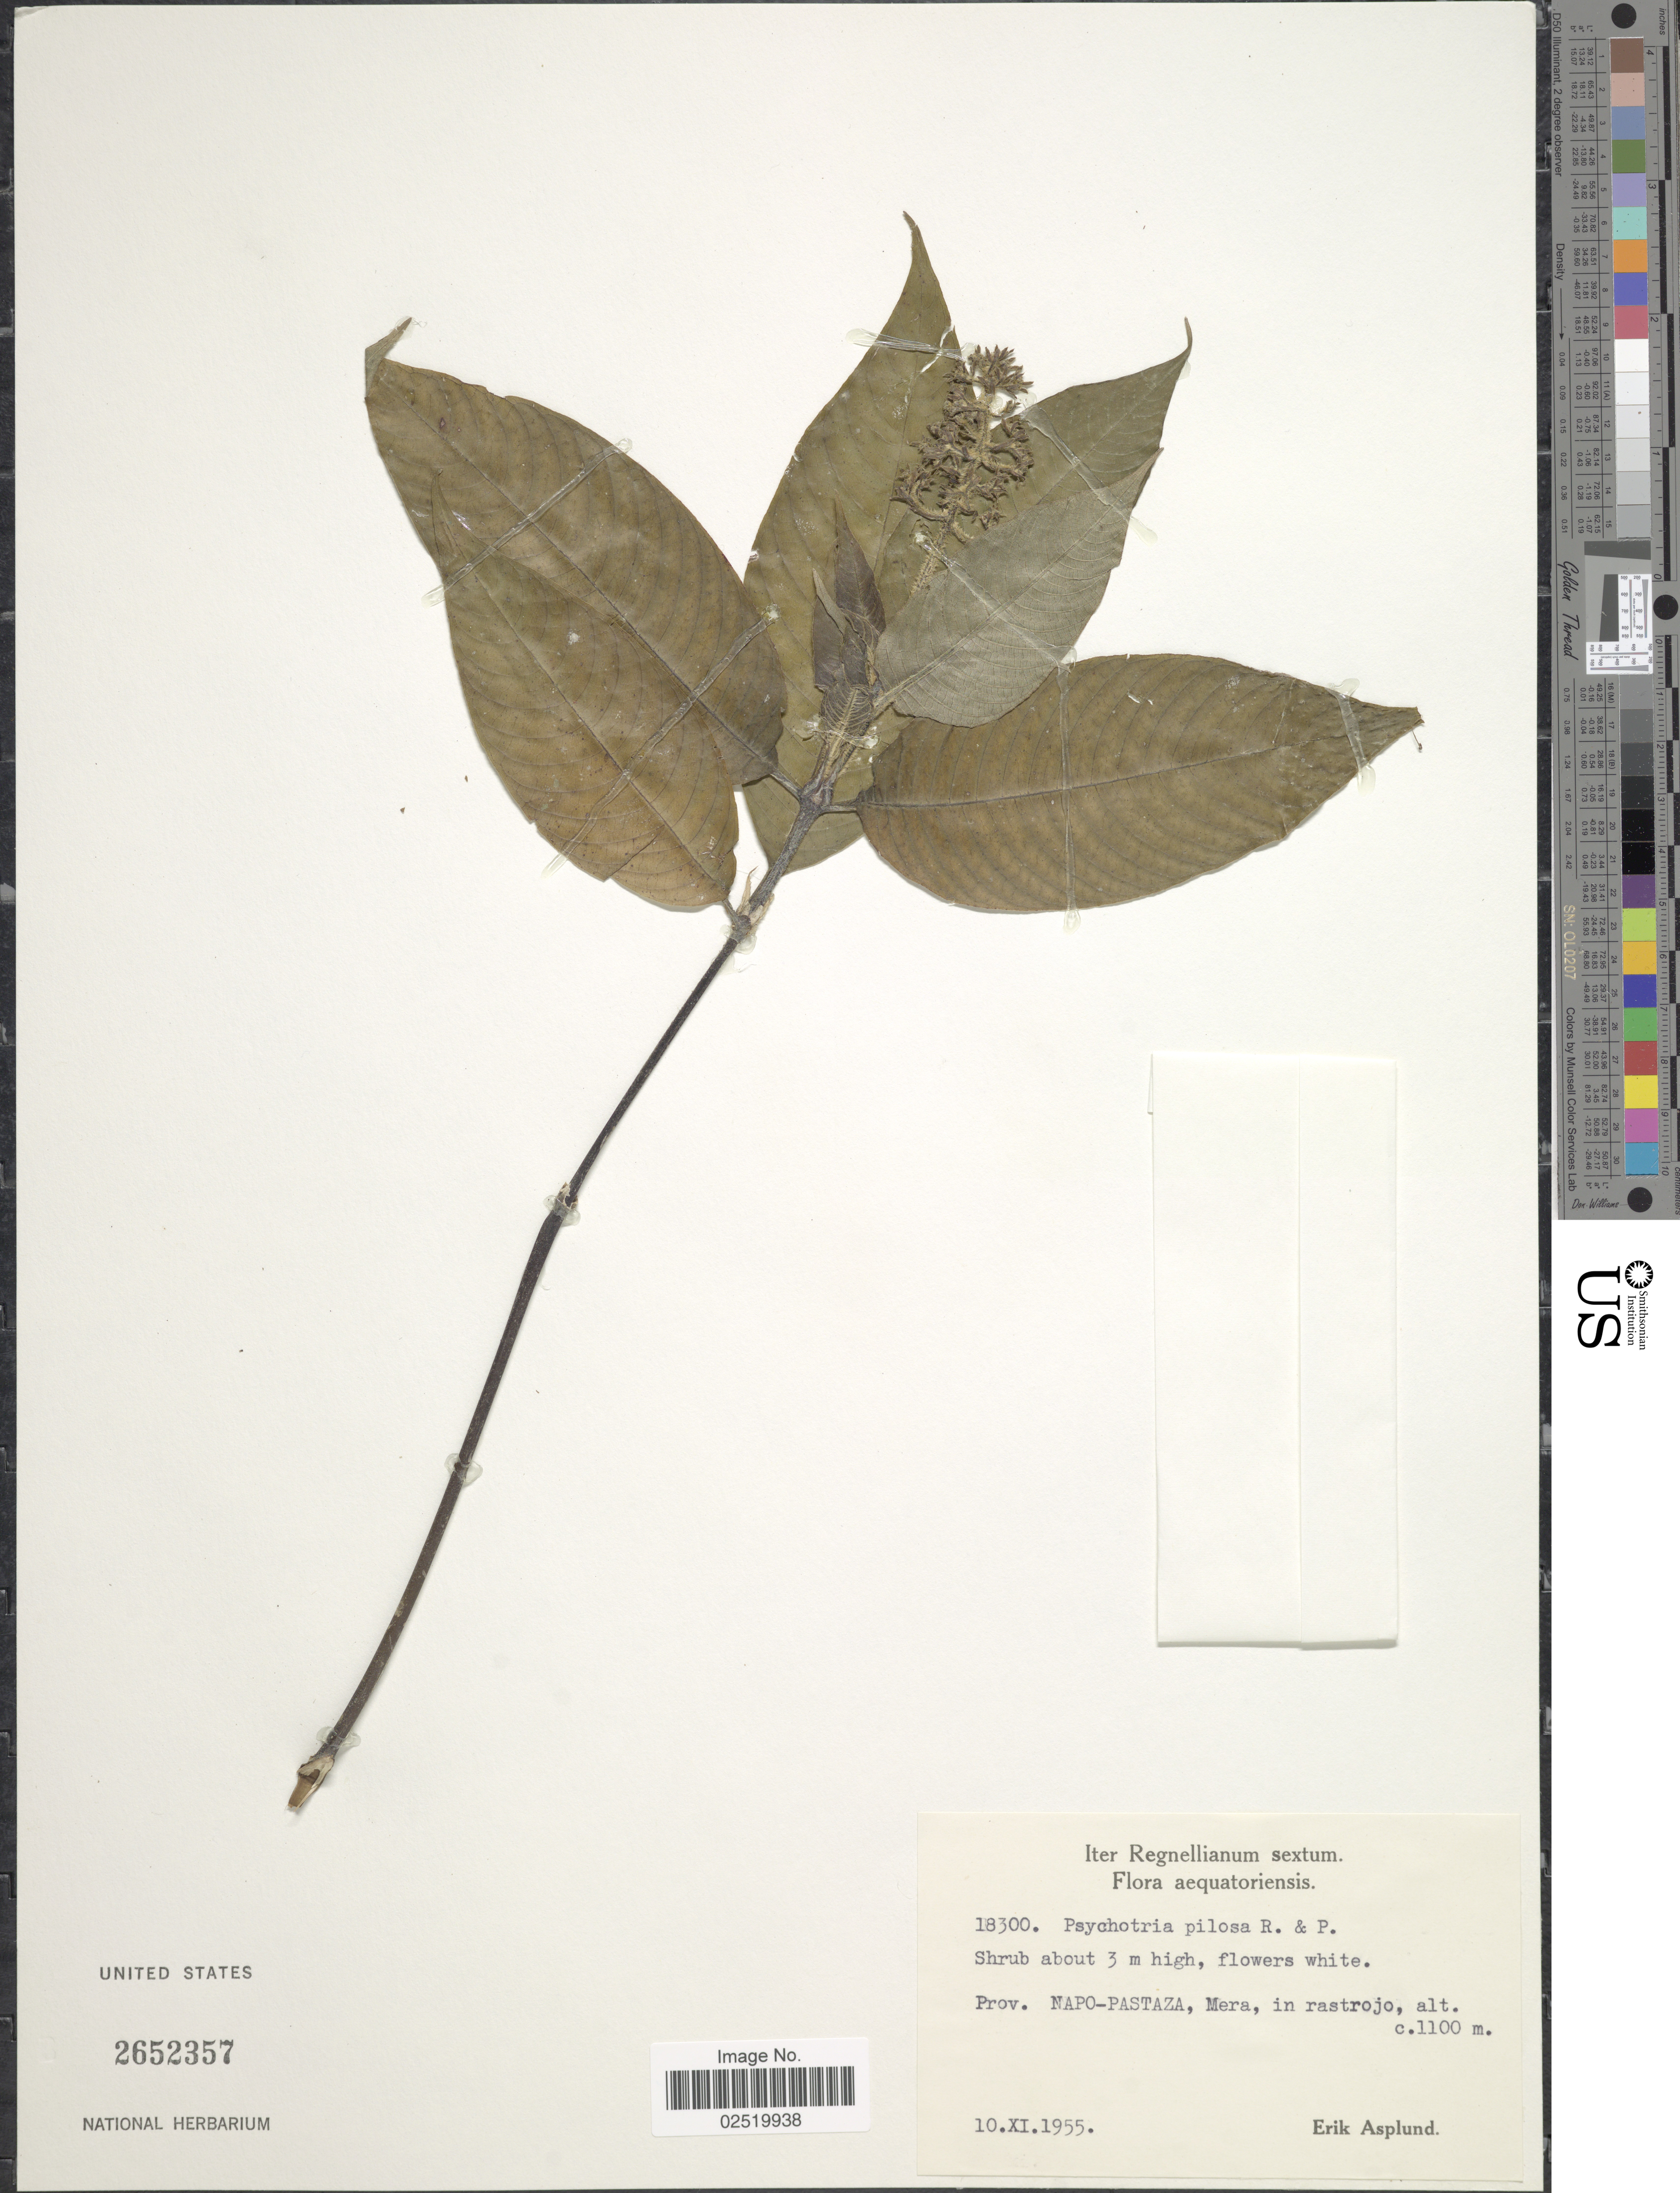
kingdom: Plantae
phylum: Tracheophyta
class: Magnoliopsida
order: Gentianales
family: Rubiaceae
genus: Psychotria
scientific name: Psychotria pilosa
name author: Ruiz & Pav.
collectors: E. Asplund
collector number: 18300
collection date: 1955-11-18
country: Ecuador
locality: Prov. Napo-Pastaza, Mera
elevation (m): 1100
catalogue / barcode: US 2652357